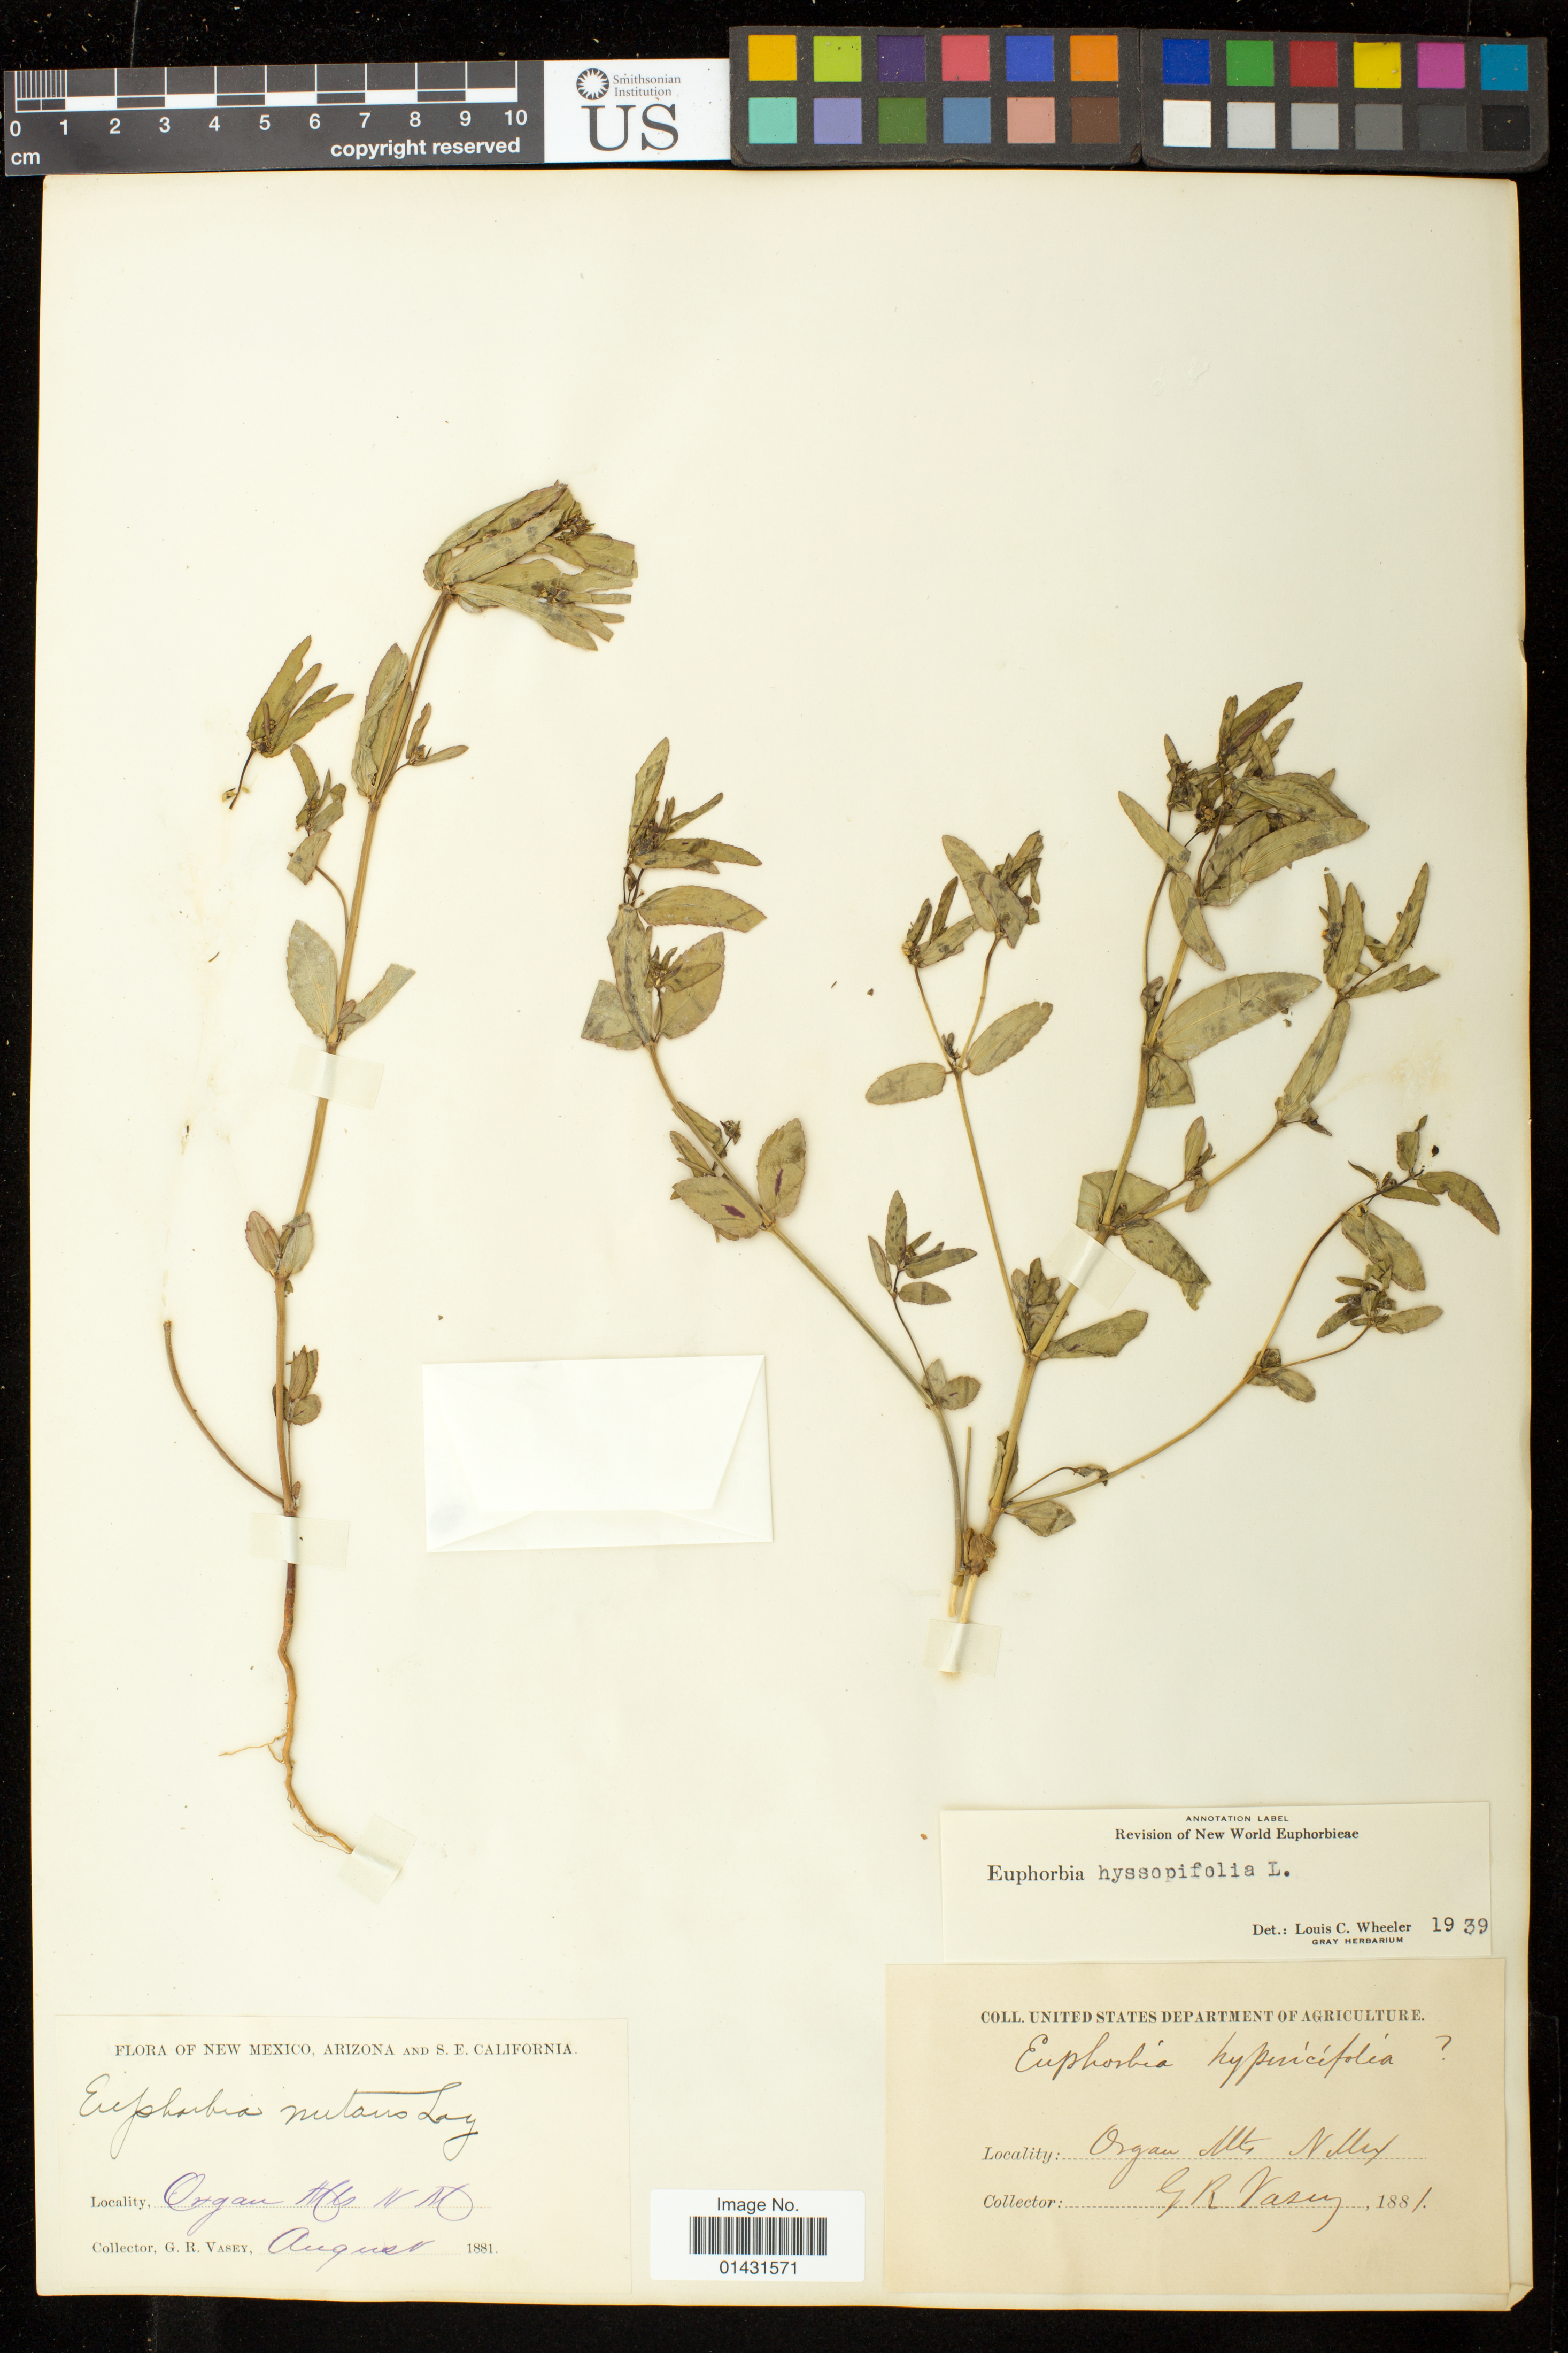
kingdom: Plantae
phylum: Tracheophyta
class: Magnoliopsida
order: Malpighiales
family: Euphorbiaceae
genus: Euphorbia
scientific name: Euphorbia hyssopifolia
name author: L.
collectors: G. R. Vasey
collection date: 1881-08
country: United States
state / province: New Mexico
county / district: Doña Ana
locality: Organ Mts